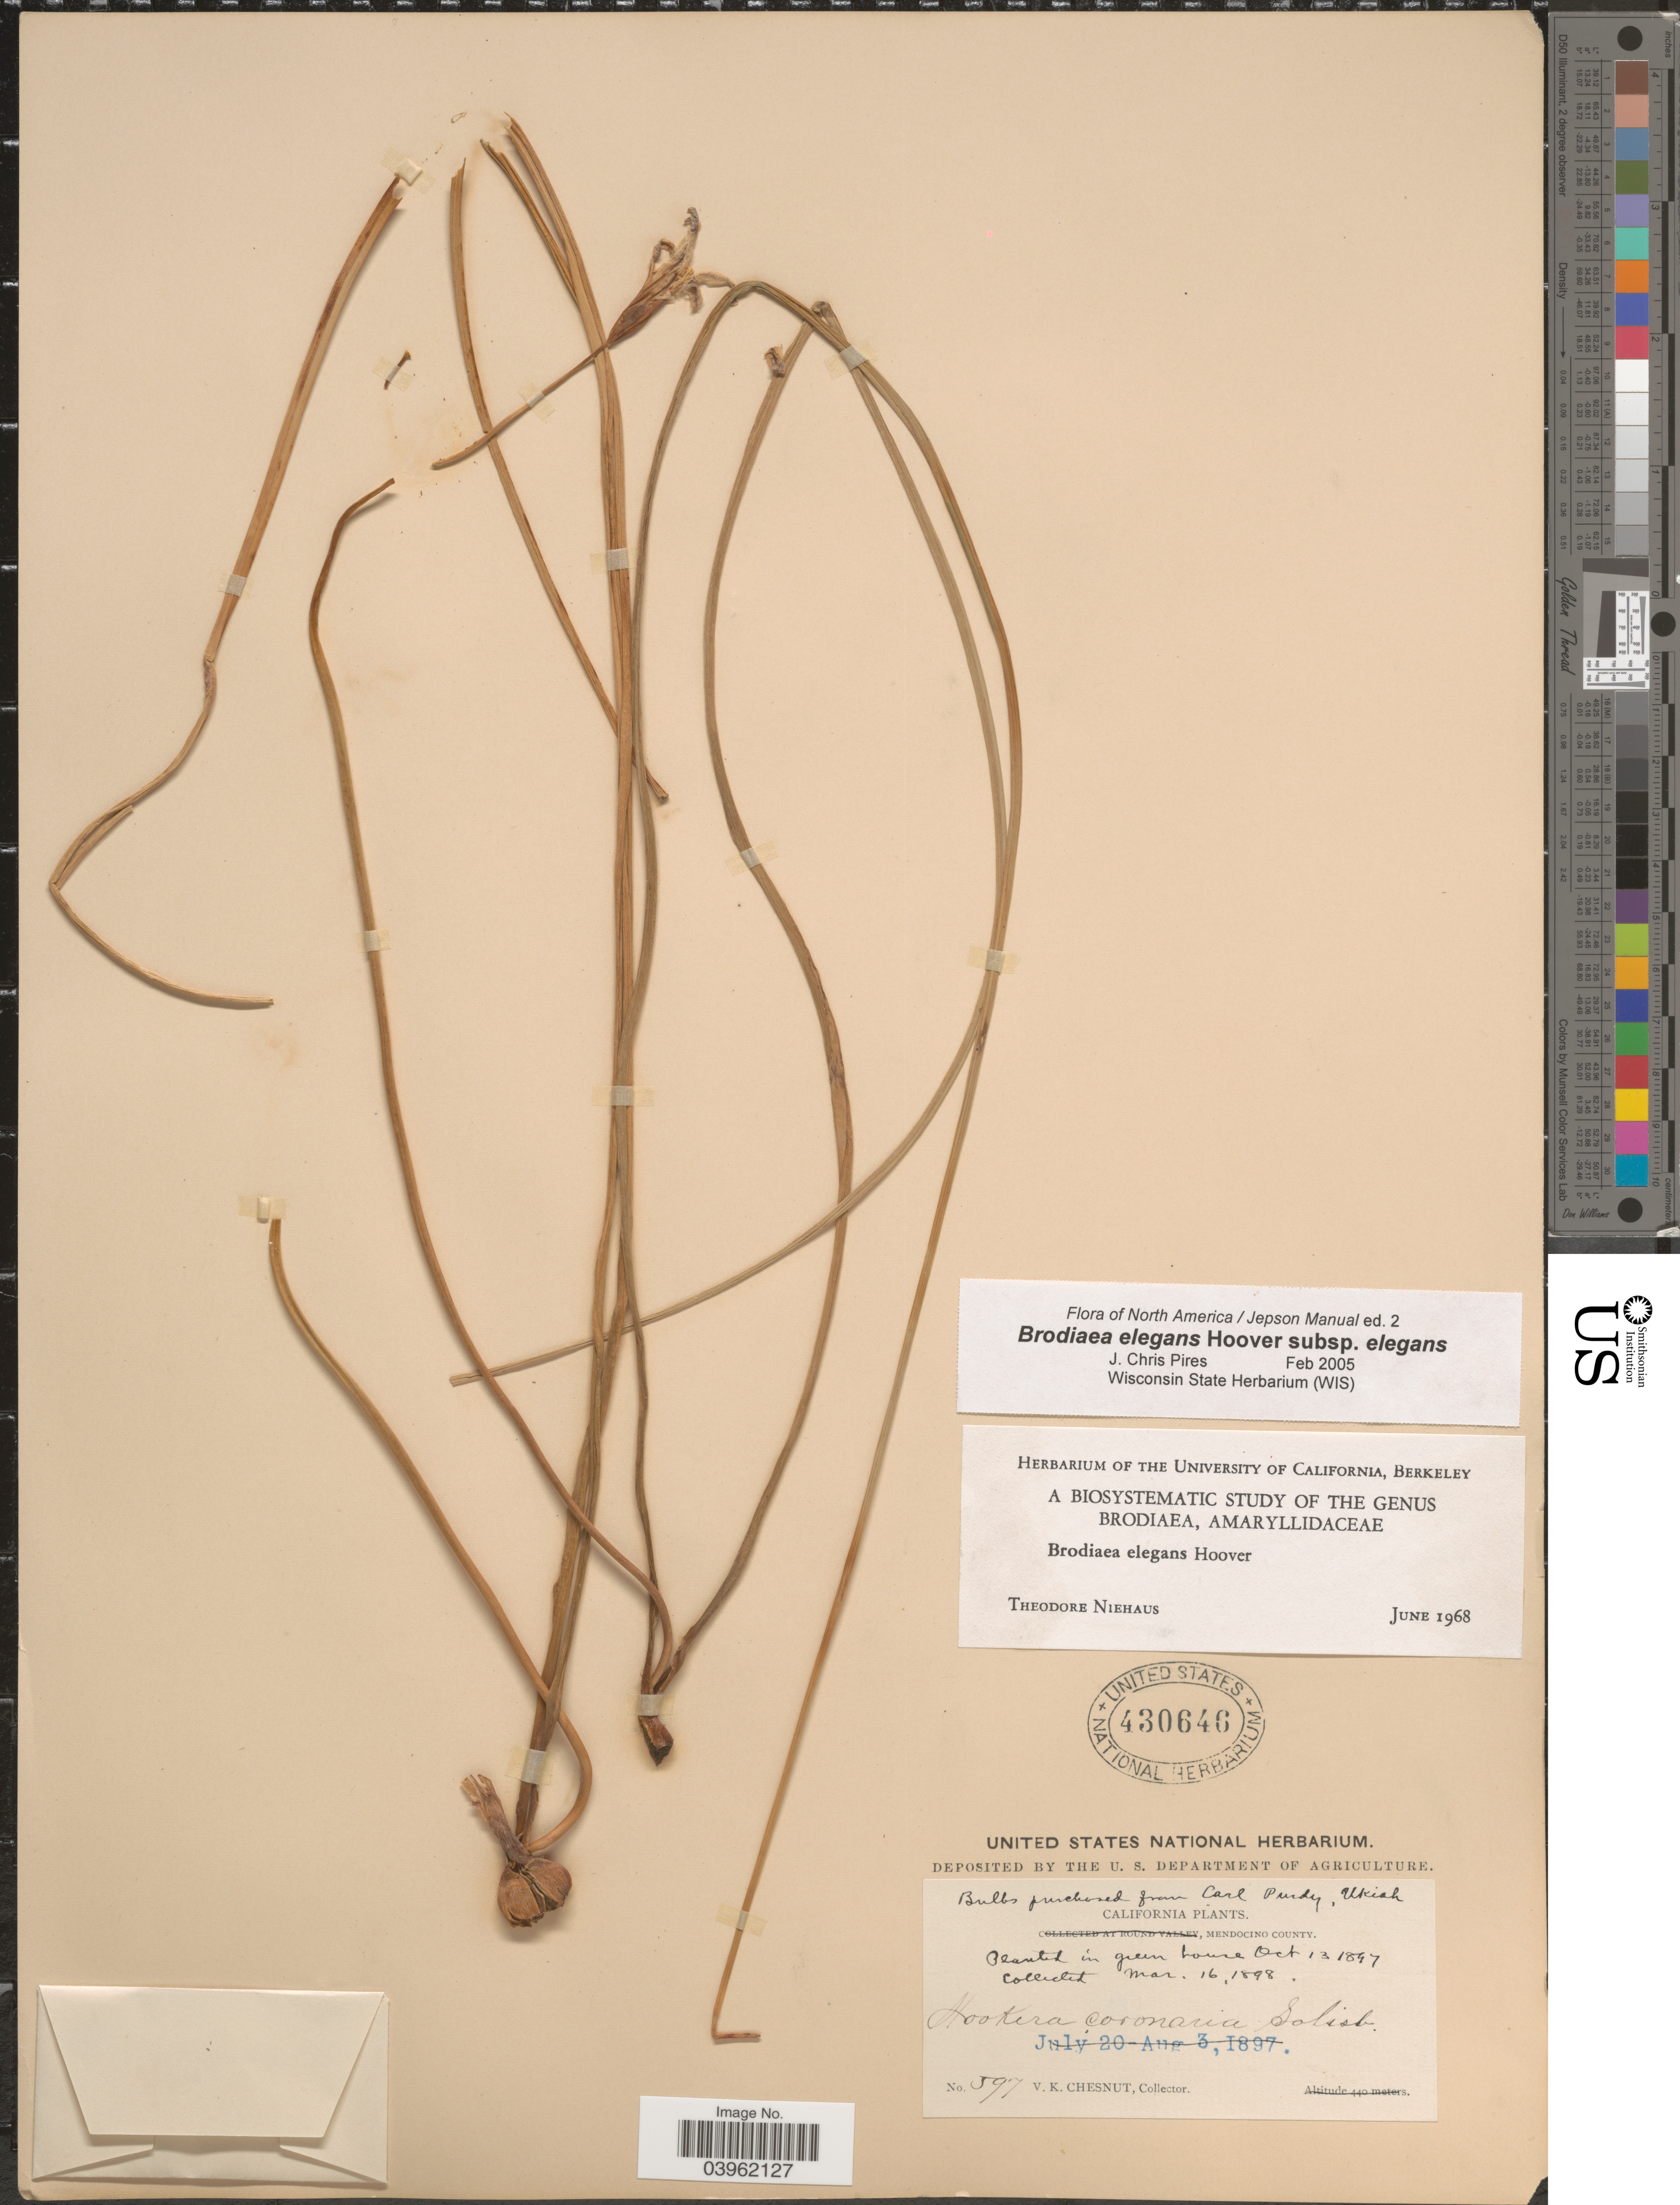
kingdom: Plantae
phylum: Tracheophyta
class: Liliopsida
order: Asparagales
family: Asparagaceae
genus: Brodiaea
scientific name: Brodiaea elegans subsp. elegans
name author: Hoover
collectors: V. Chesnut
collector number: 597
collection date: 1898-03-16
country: United States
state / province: California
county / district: Mendocino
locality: Mendocino County.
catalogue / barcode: US 430646